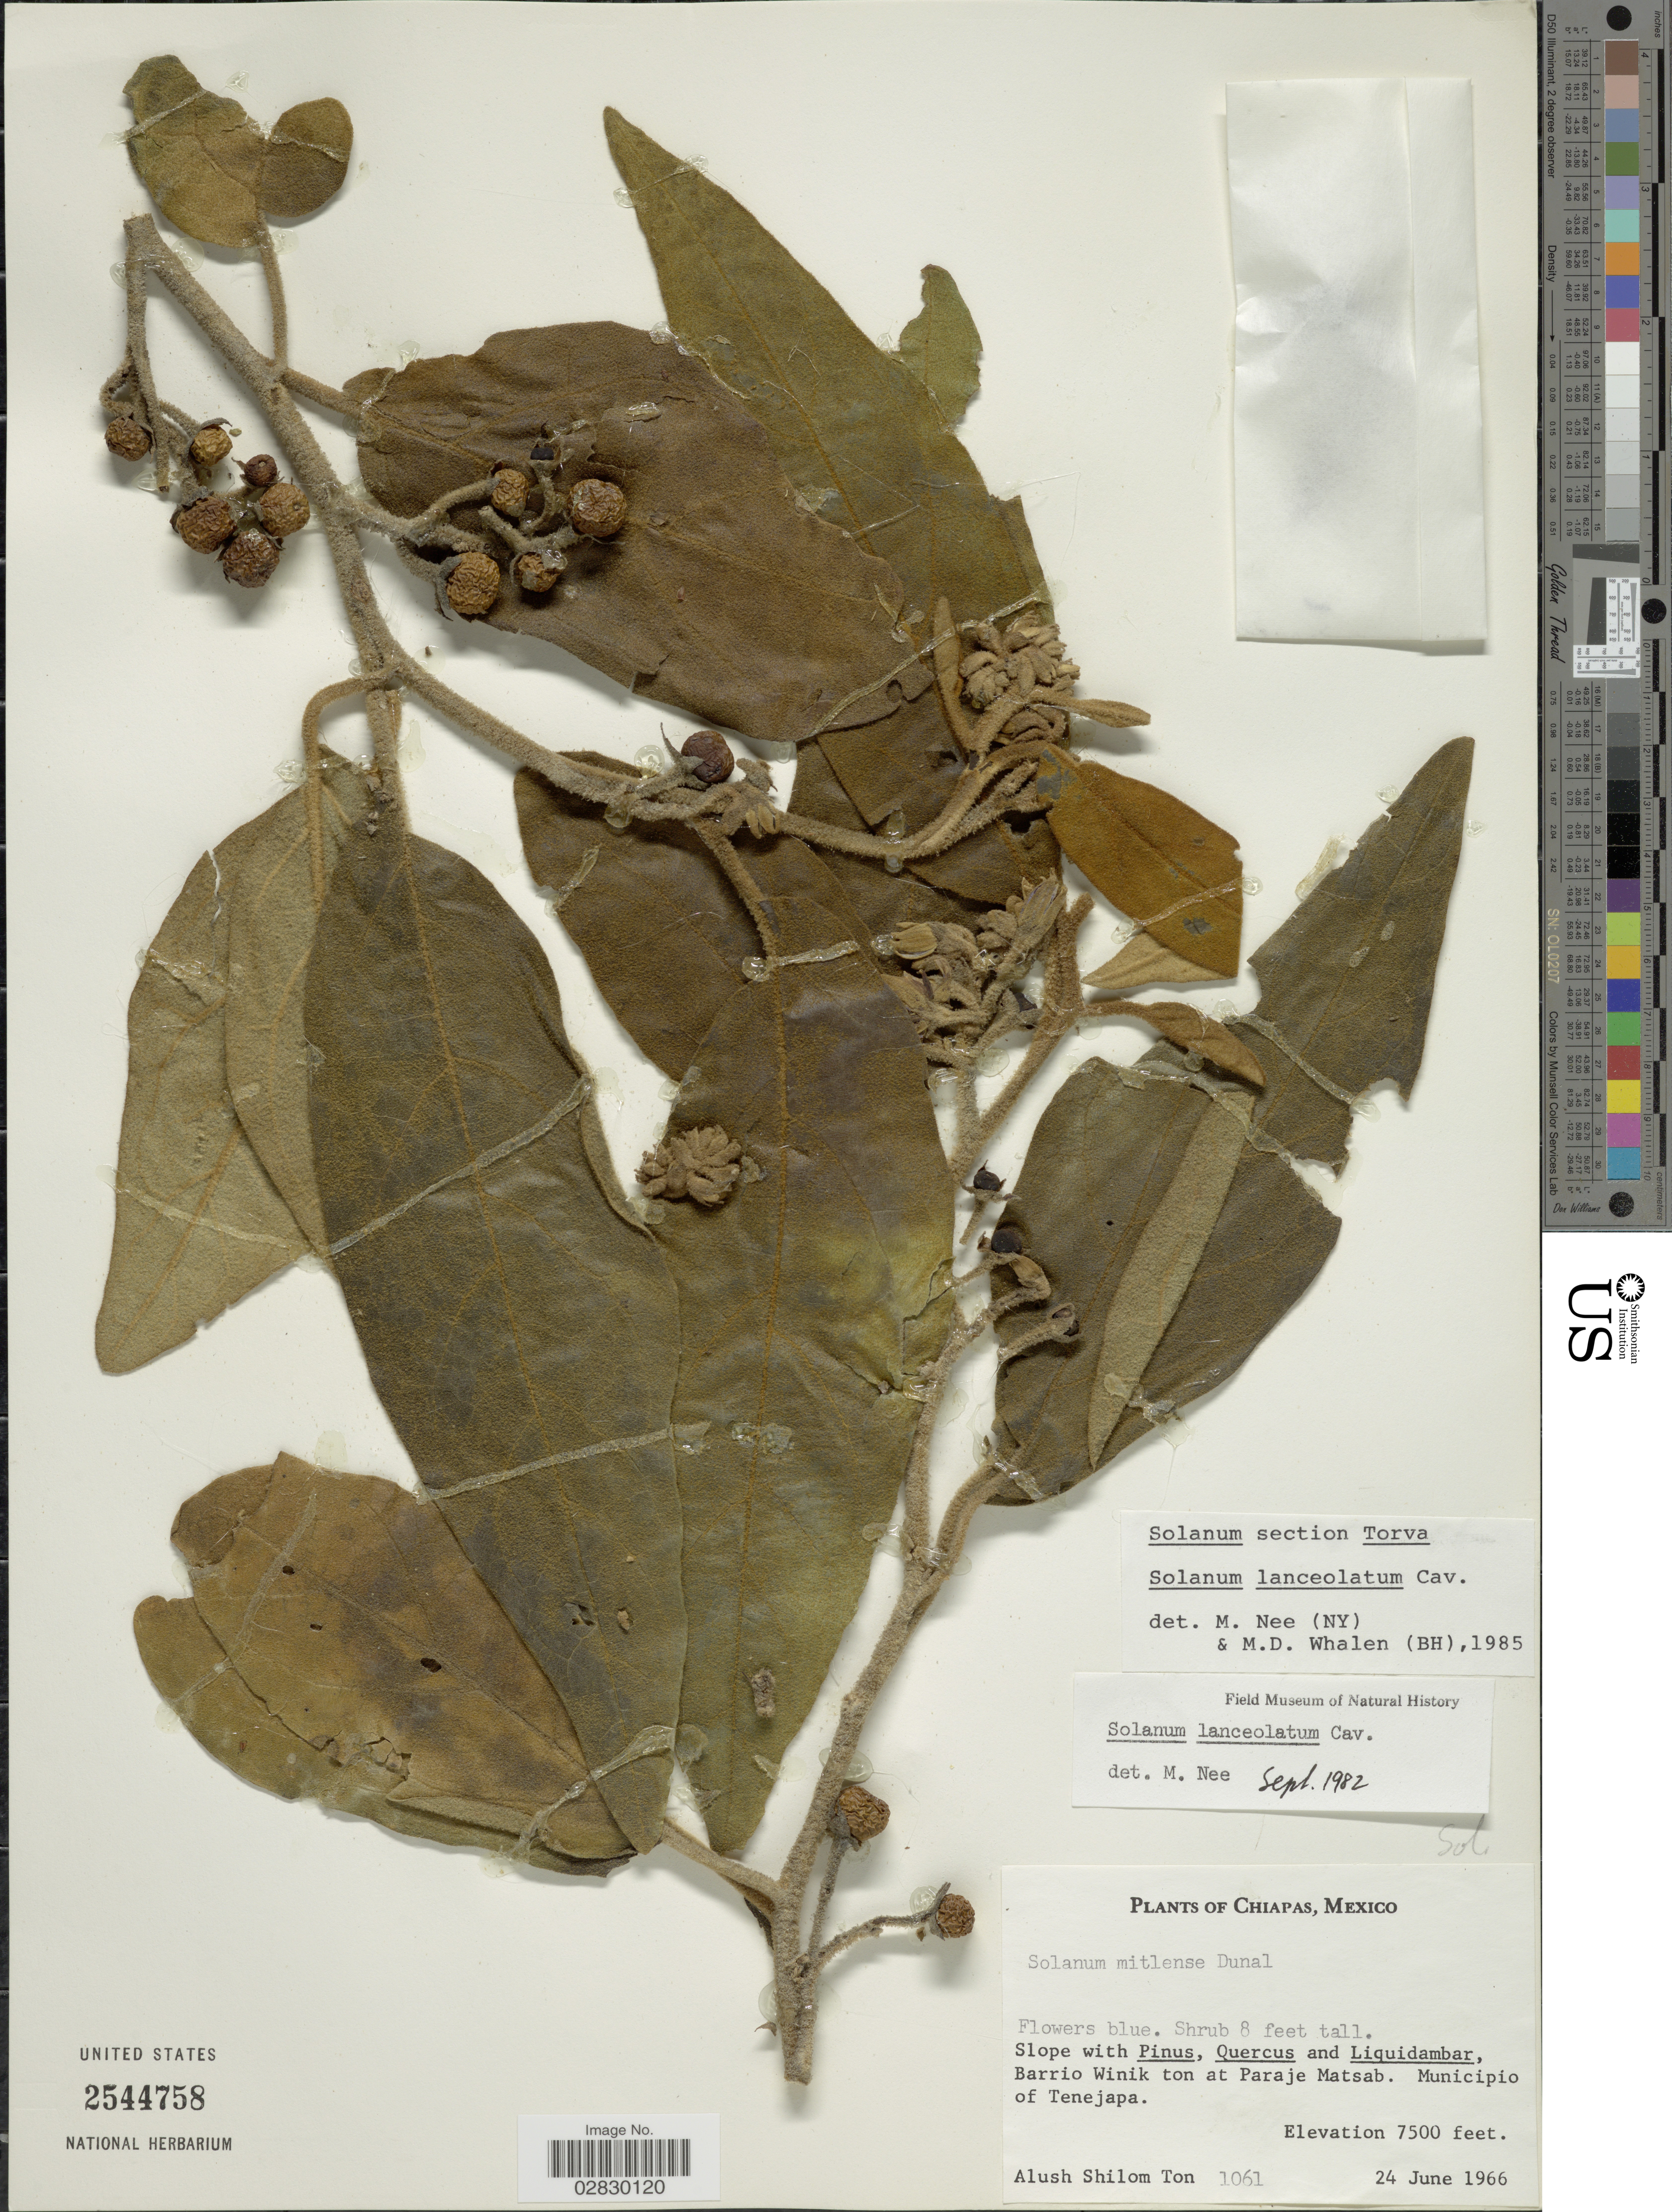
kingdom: Plantae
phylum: Tracheophyta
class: Magnoliopsida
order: Solanales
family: Solanaceae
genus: Solanum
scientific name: Solanum lanceolatum Berthault, nom. illeg.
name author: Berthault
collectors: A. M. Ton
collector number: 1061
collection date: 1966-06-24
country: Mexico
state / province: Chiapas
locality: Barrio Winik ton at Paraje Matsab. Municipio of Tenejapa.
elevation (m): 2286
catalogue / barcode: US 2544758